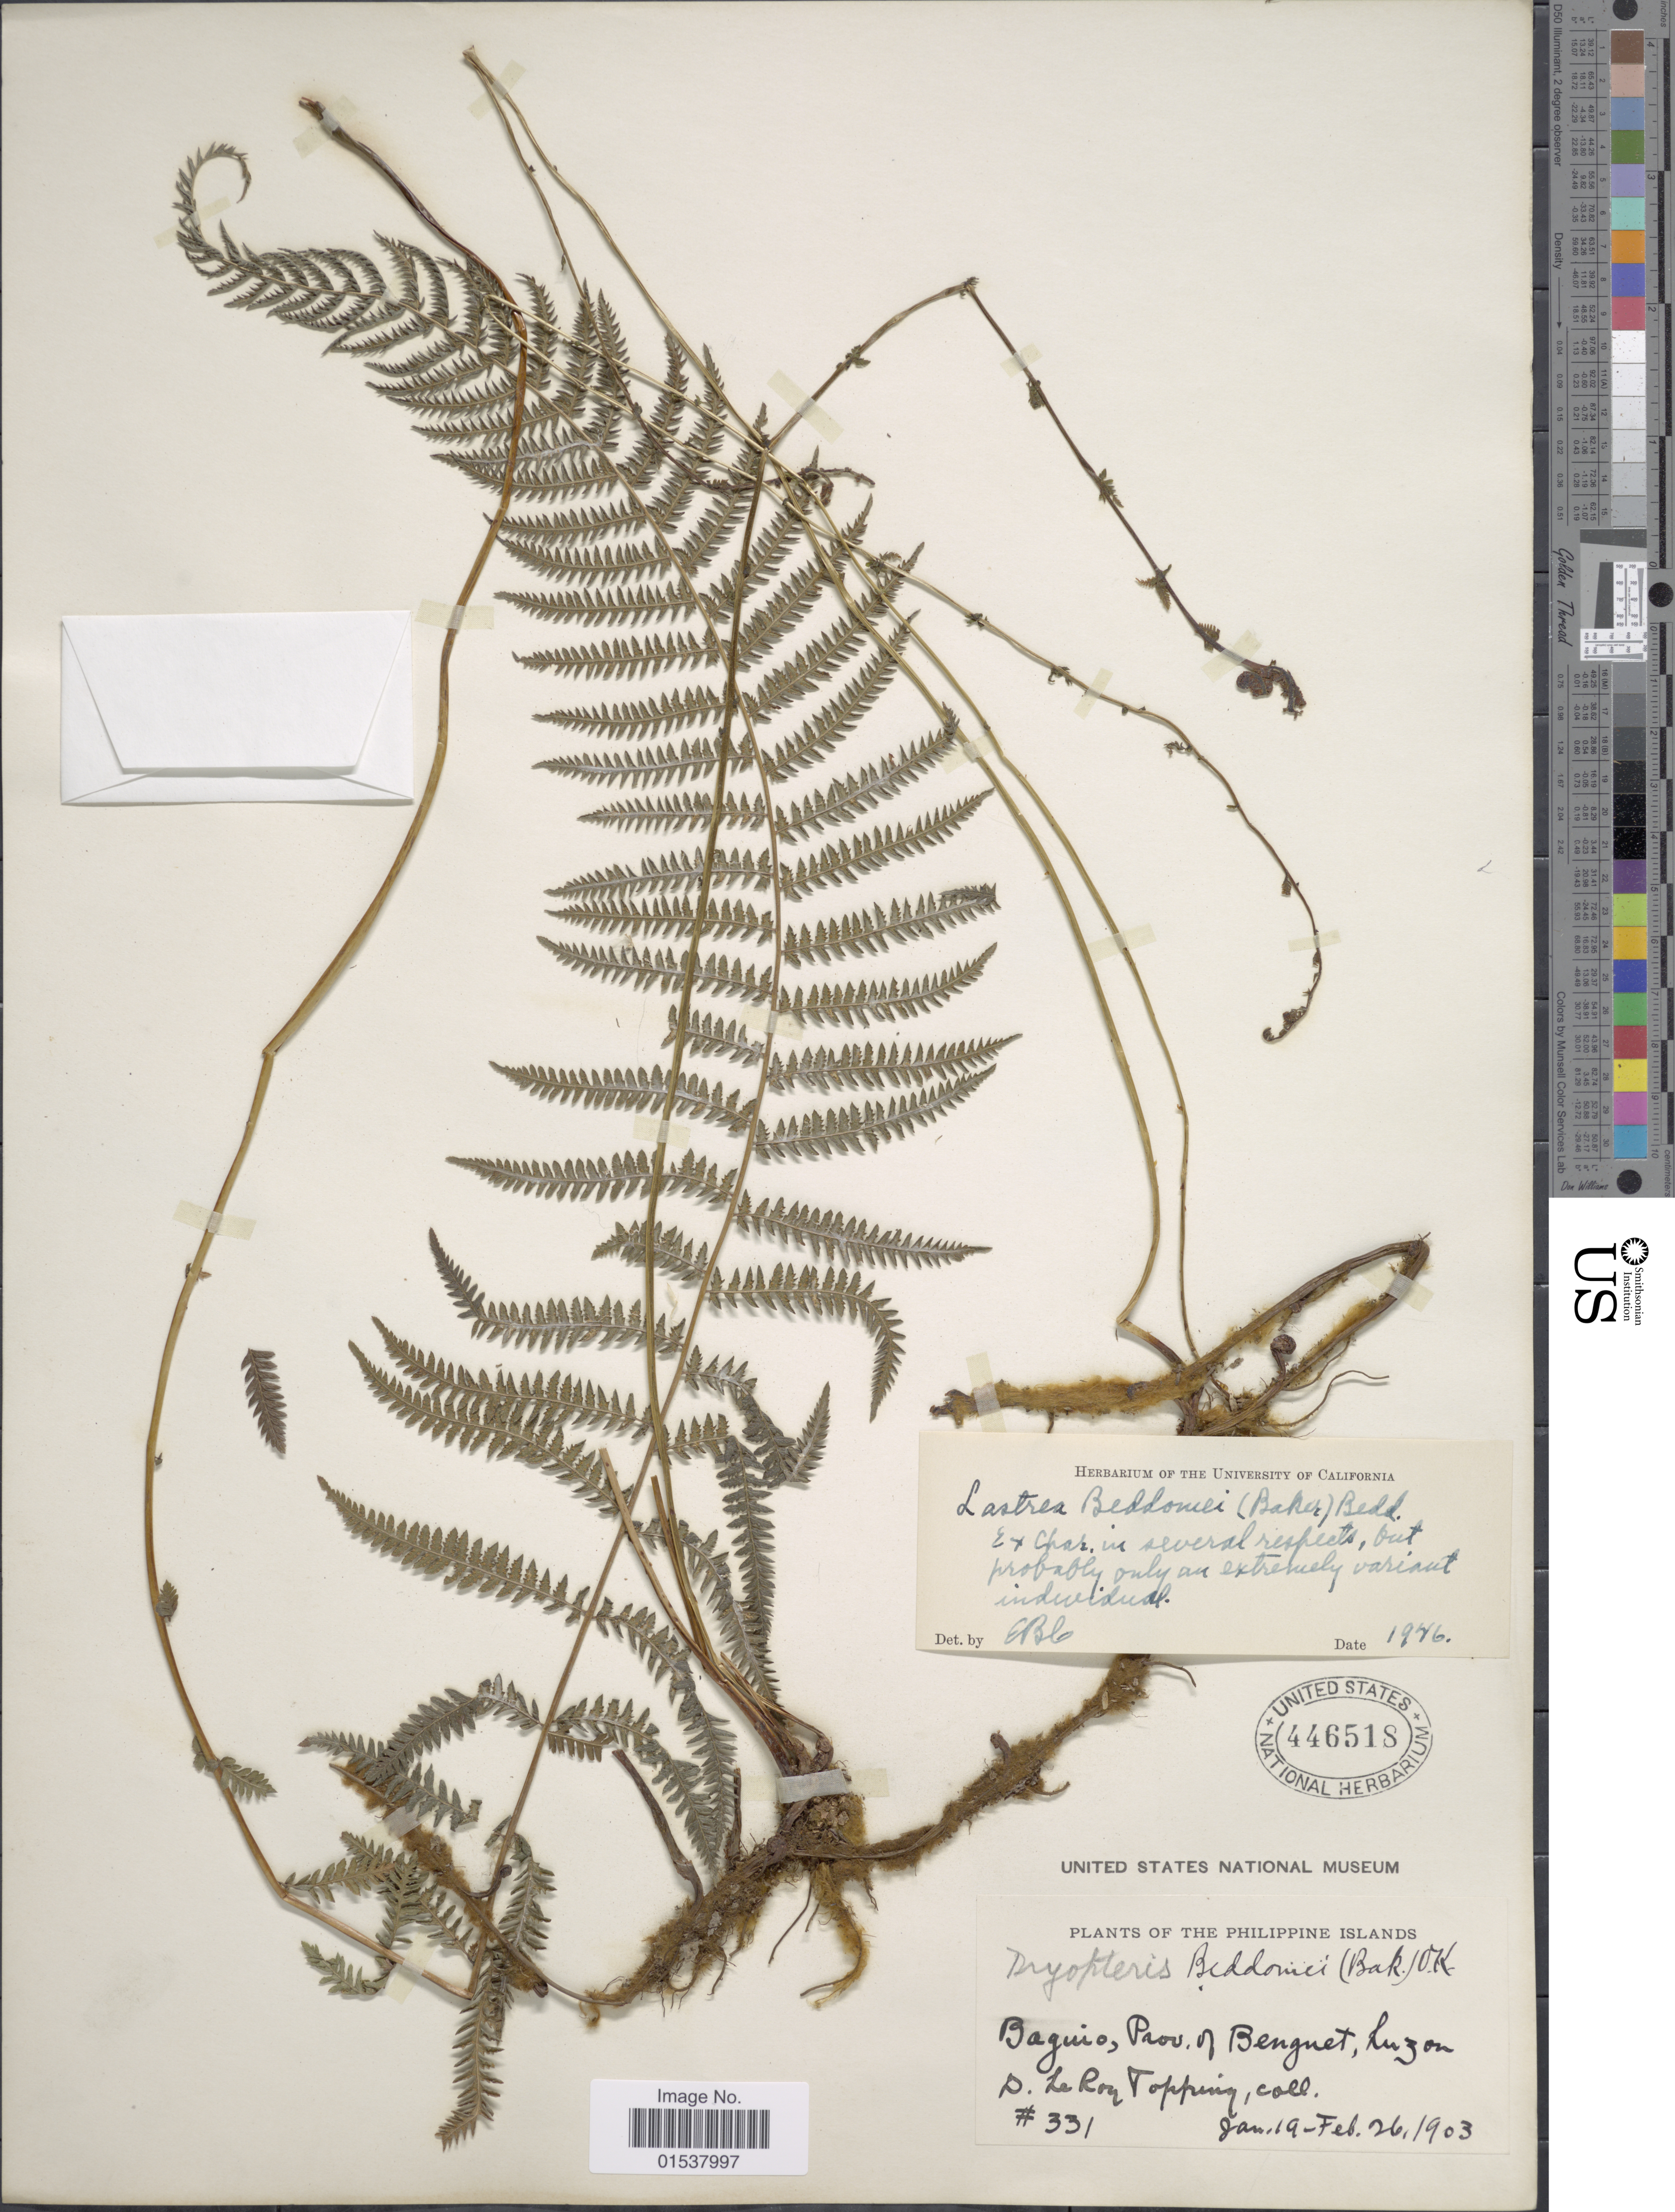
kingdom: Plantae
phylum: Tracheophyta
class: Polypodiopsida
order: Polypodiales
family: Thelypteridaceae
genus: Parathelypteris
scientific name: Parathelypteris beddomei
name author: (Baker) Ching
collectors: D. L. Topping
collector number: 331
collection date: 1903-01-19/1903-02-26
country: Philippines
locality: Baguio, Prov. of Benguet, Luzon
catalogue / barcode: US 446518